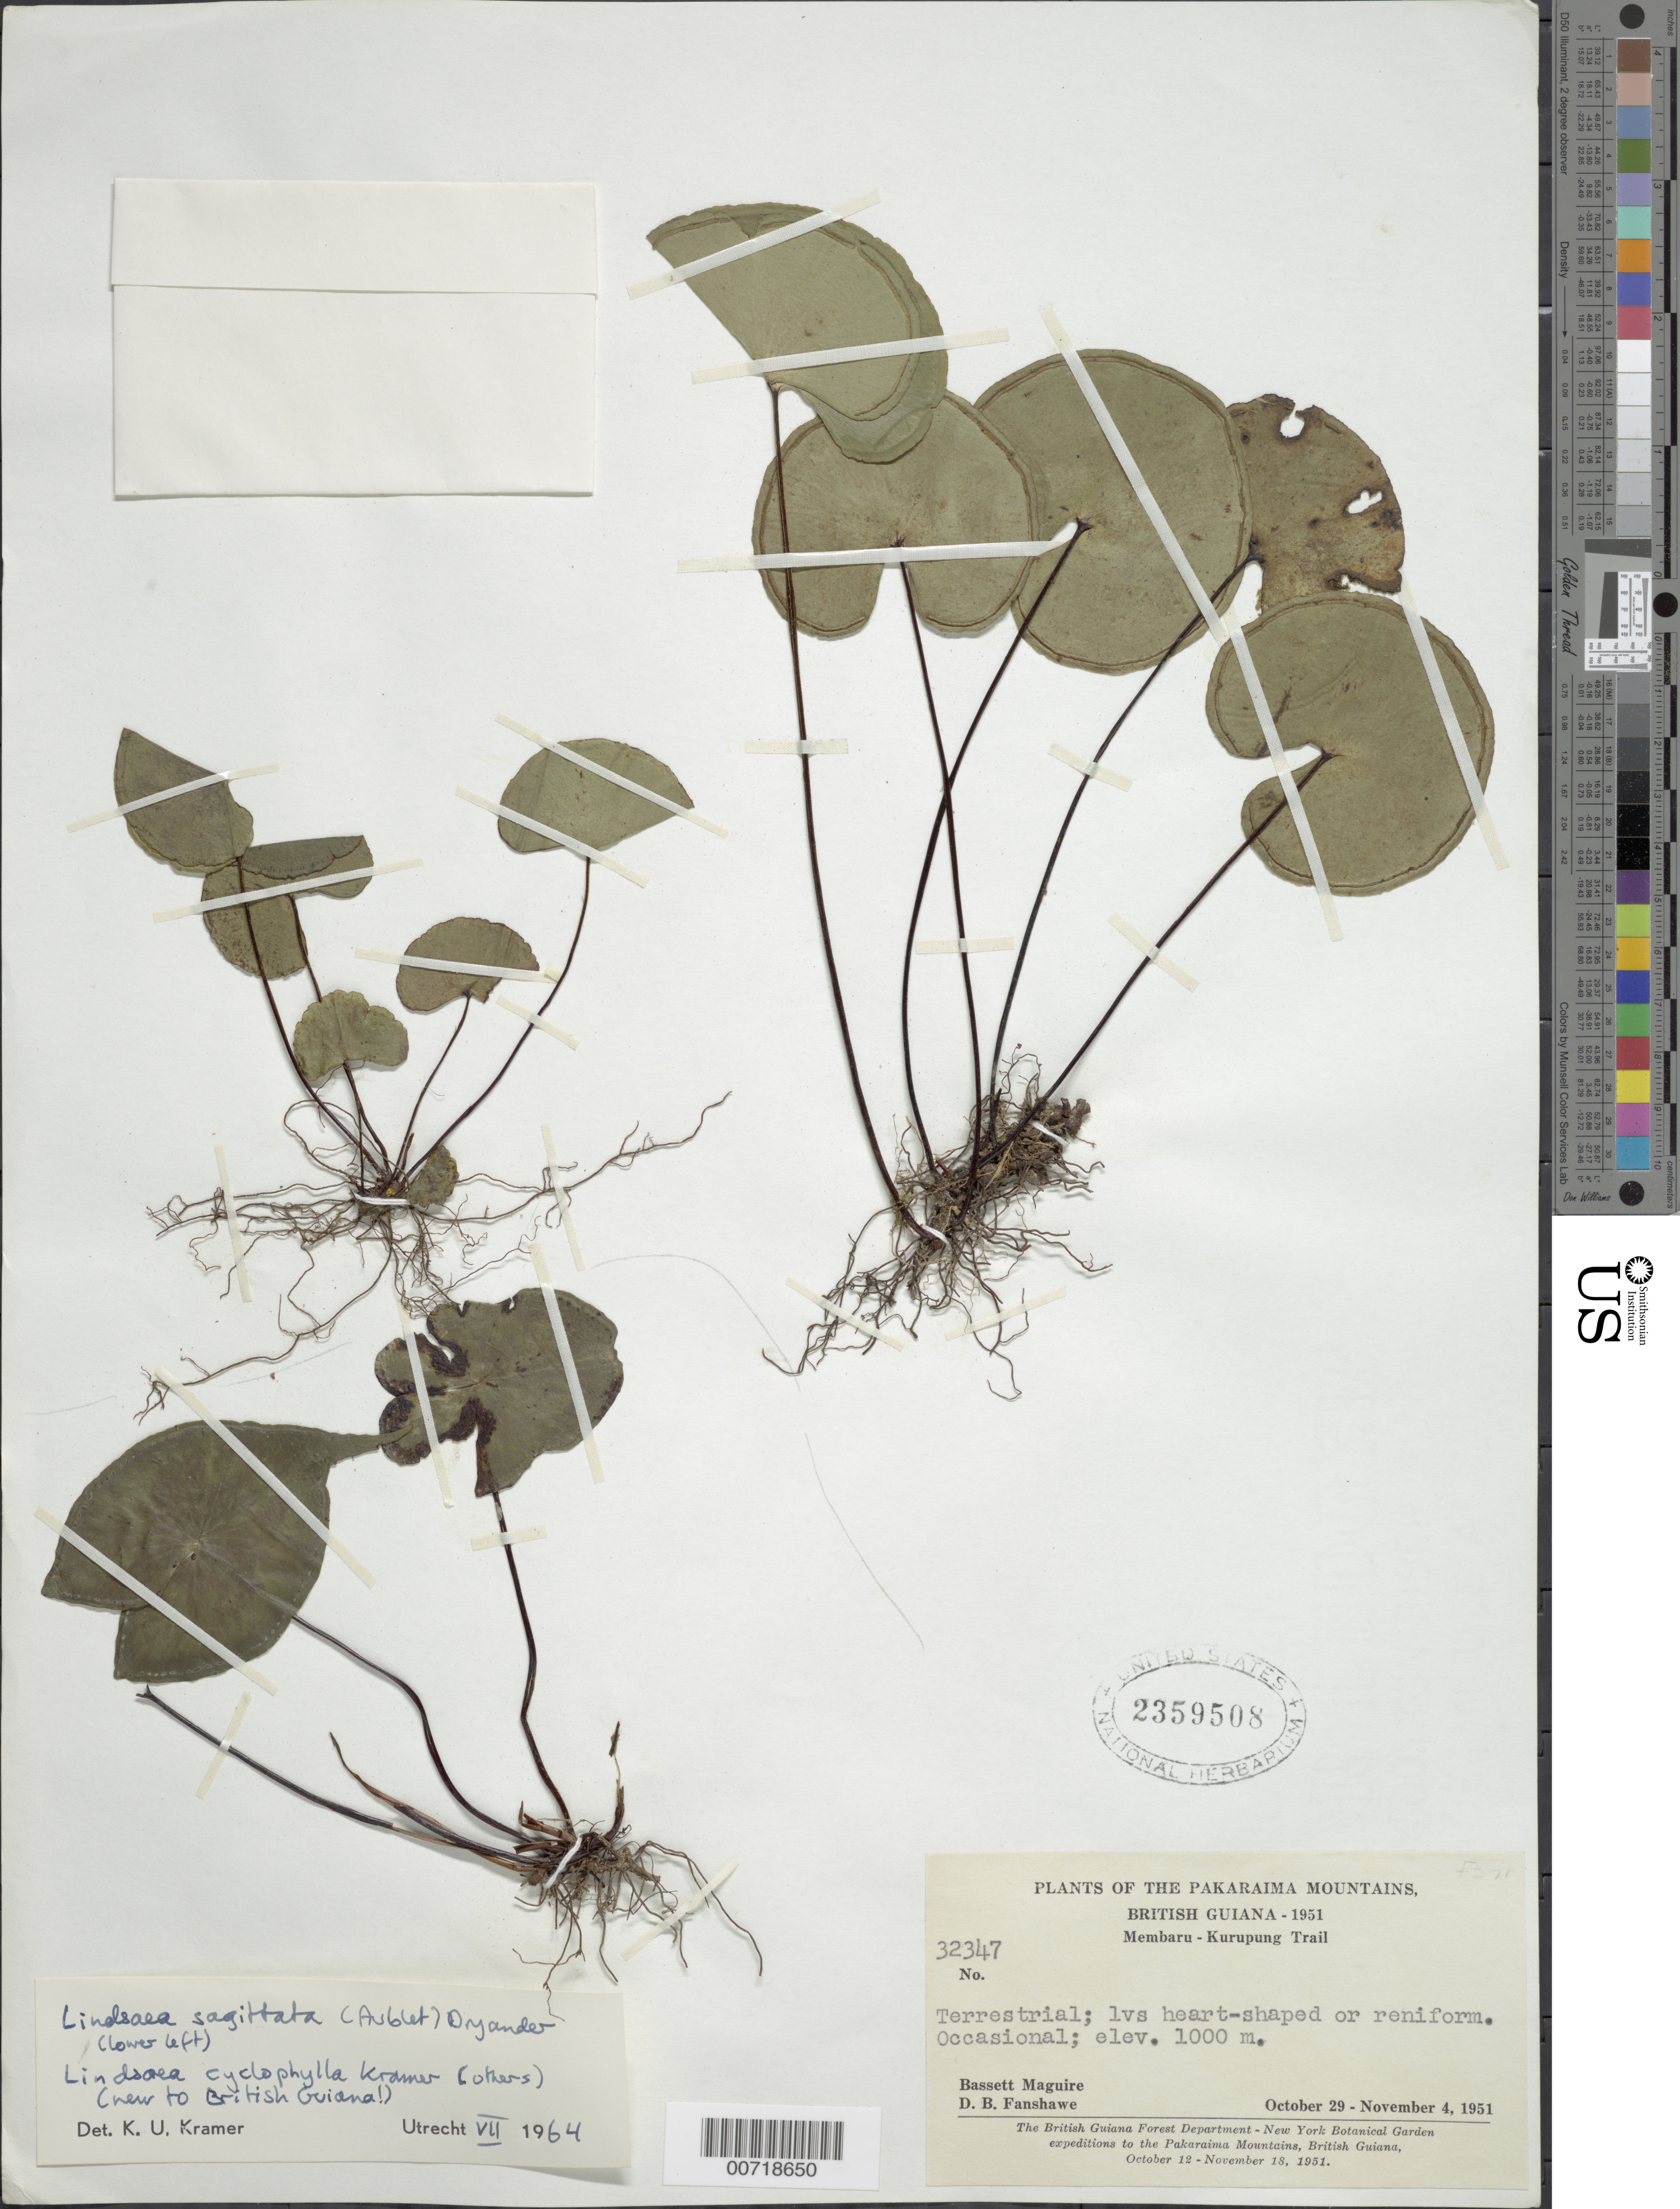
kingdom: Plantae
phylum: Tracheophyta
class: Polypodiopsida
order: Polypodiales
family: Lindsaeaceae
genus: Lindsaea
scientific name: Lindsaea cyclophylla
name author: K.U. Kramer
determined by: Kramer, K. U.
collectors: B. Maguire & D. B. Fanshawe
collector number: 32347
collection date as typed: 29-Oct-51 to 4-Nov-51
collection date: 1951-10-29/1951-11-04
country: Guyana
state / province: Cuyuni-Mazaruni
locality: Membaru-Kurupung Trail, Pakaraima Mts.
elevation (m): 1000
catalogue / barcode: US 2359508